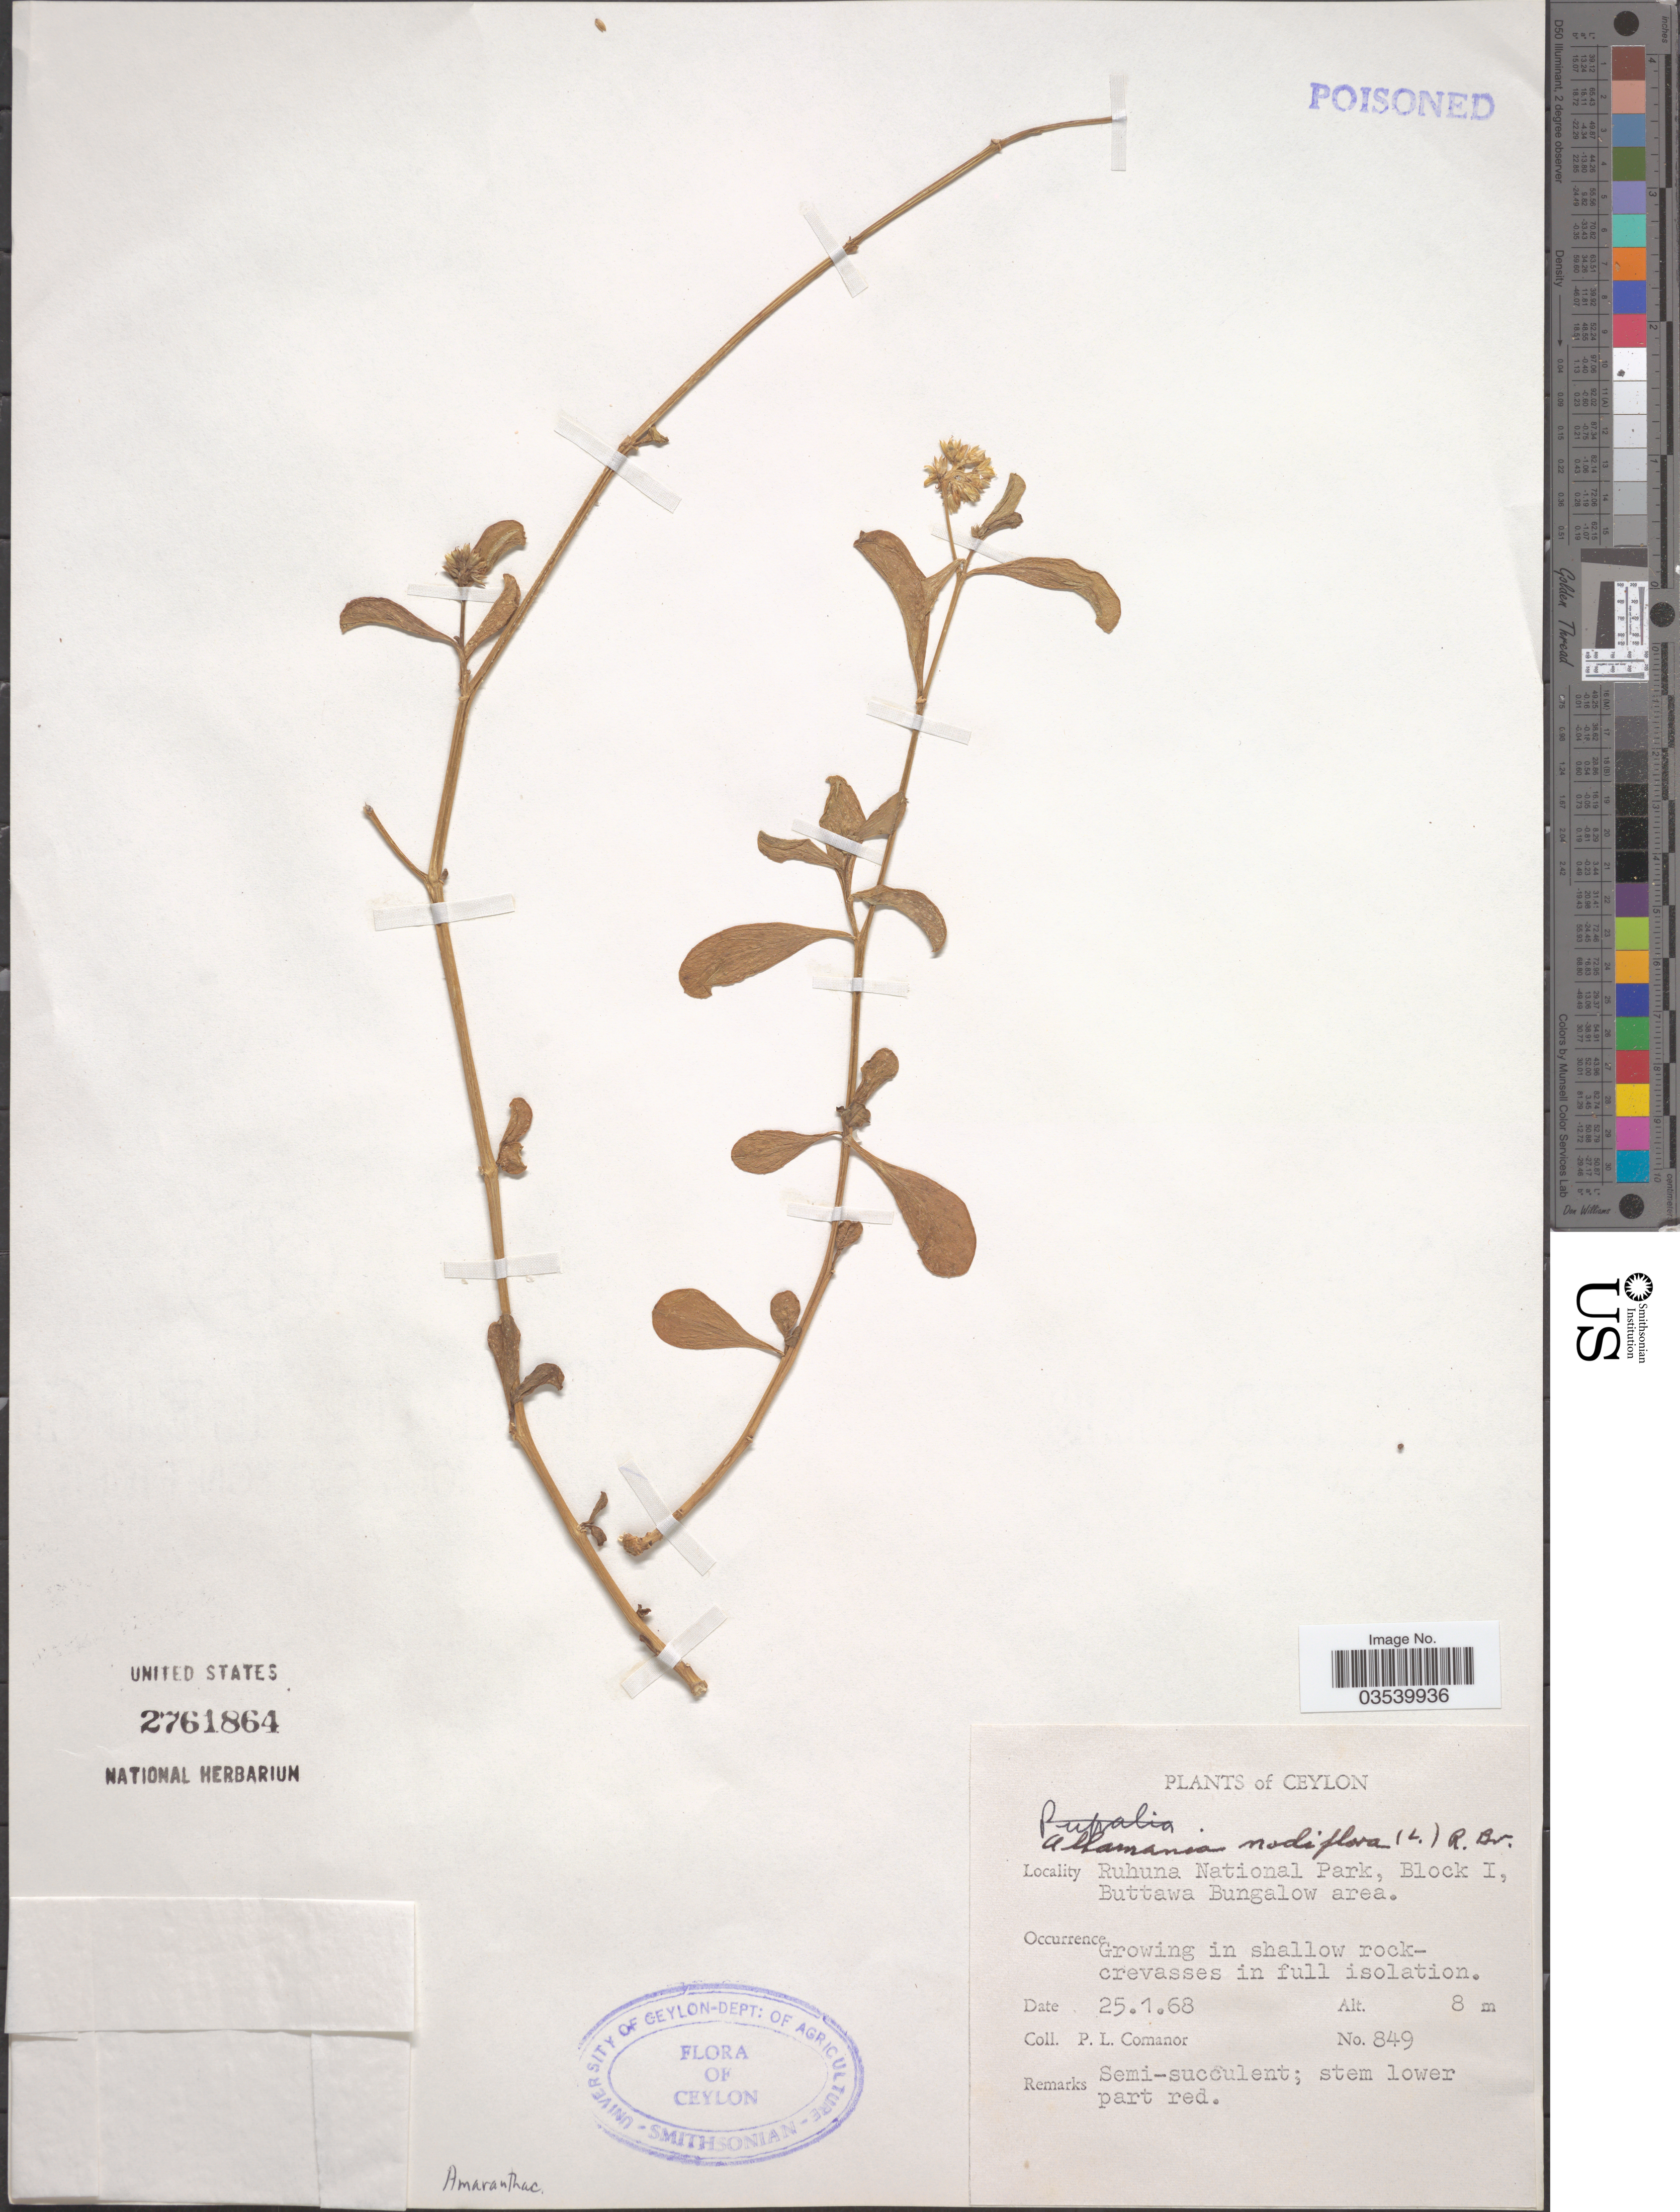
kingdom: Plantae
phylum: Tracheophyta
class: Magnoliopsida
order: Caryophyllales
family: Amaranthaceae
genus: Allmania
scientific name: Allmania nodiflora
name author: (L.) R. Br. ex Wight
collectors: P. Comanor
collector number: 849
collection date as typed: Transcribed d/m/y: 25/1/68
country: Sri Lanka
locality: Ceylon. Ruhuna National Park, Block I, Buttawa Bungalow area.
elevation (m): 8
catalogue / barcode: US 2761864